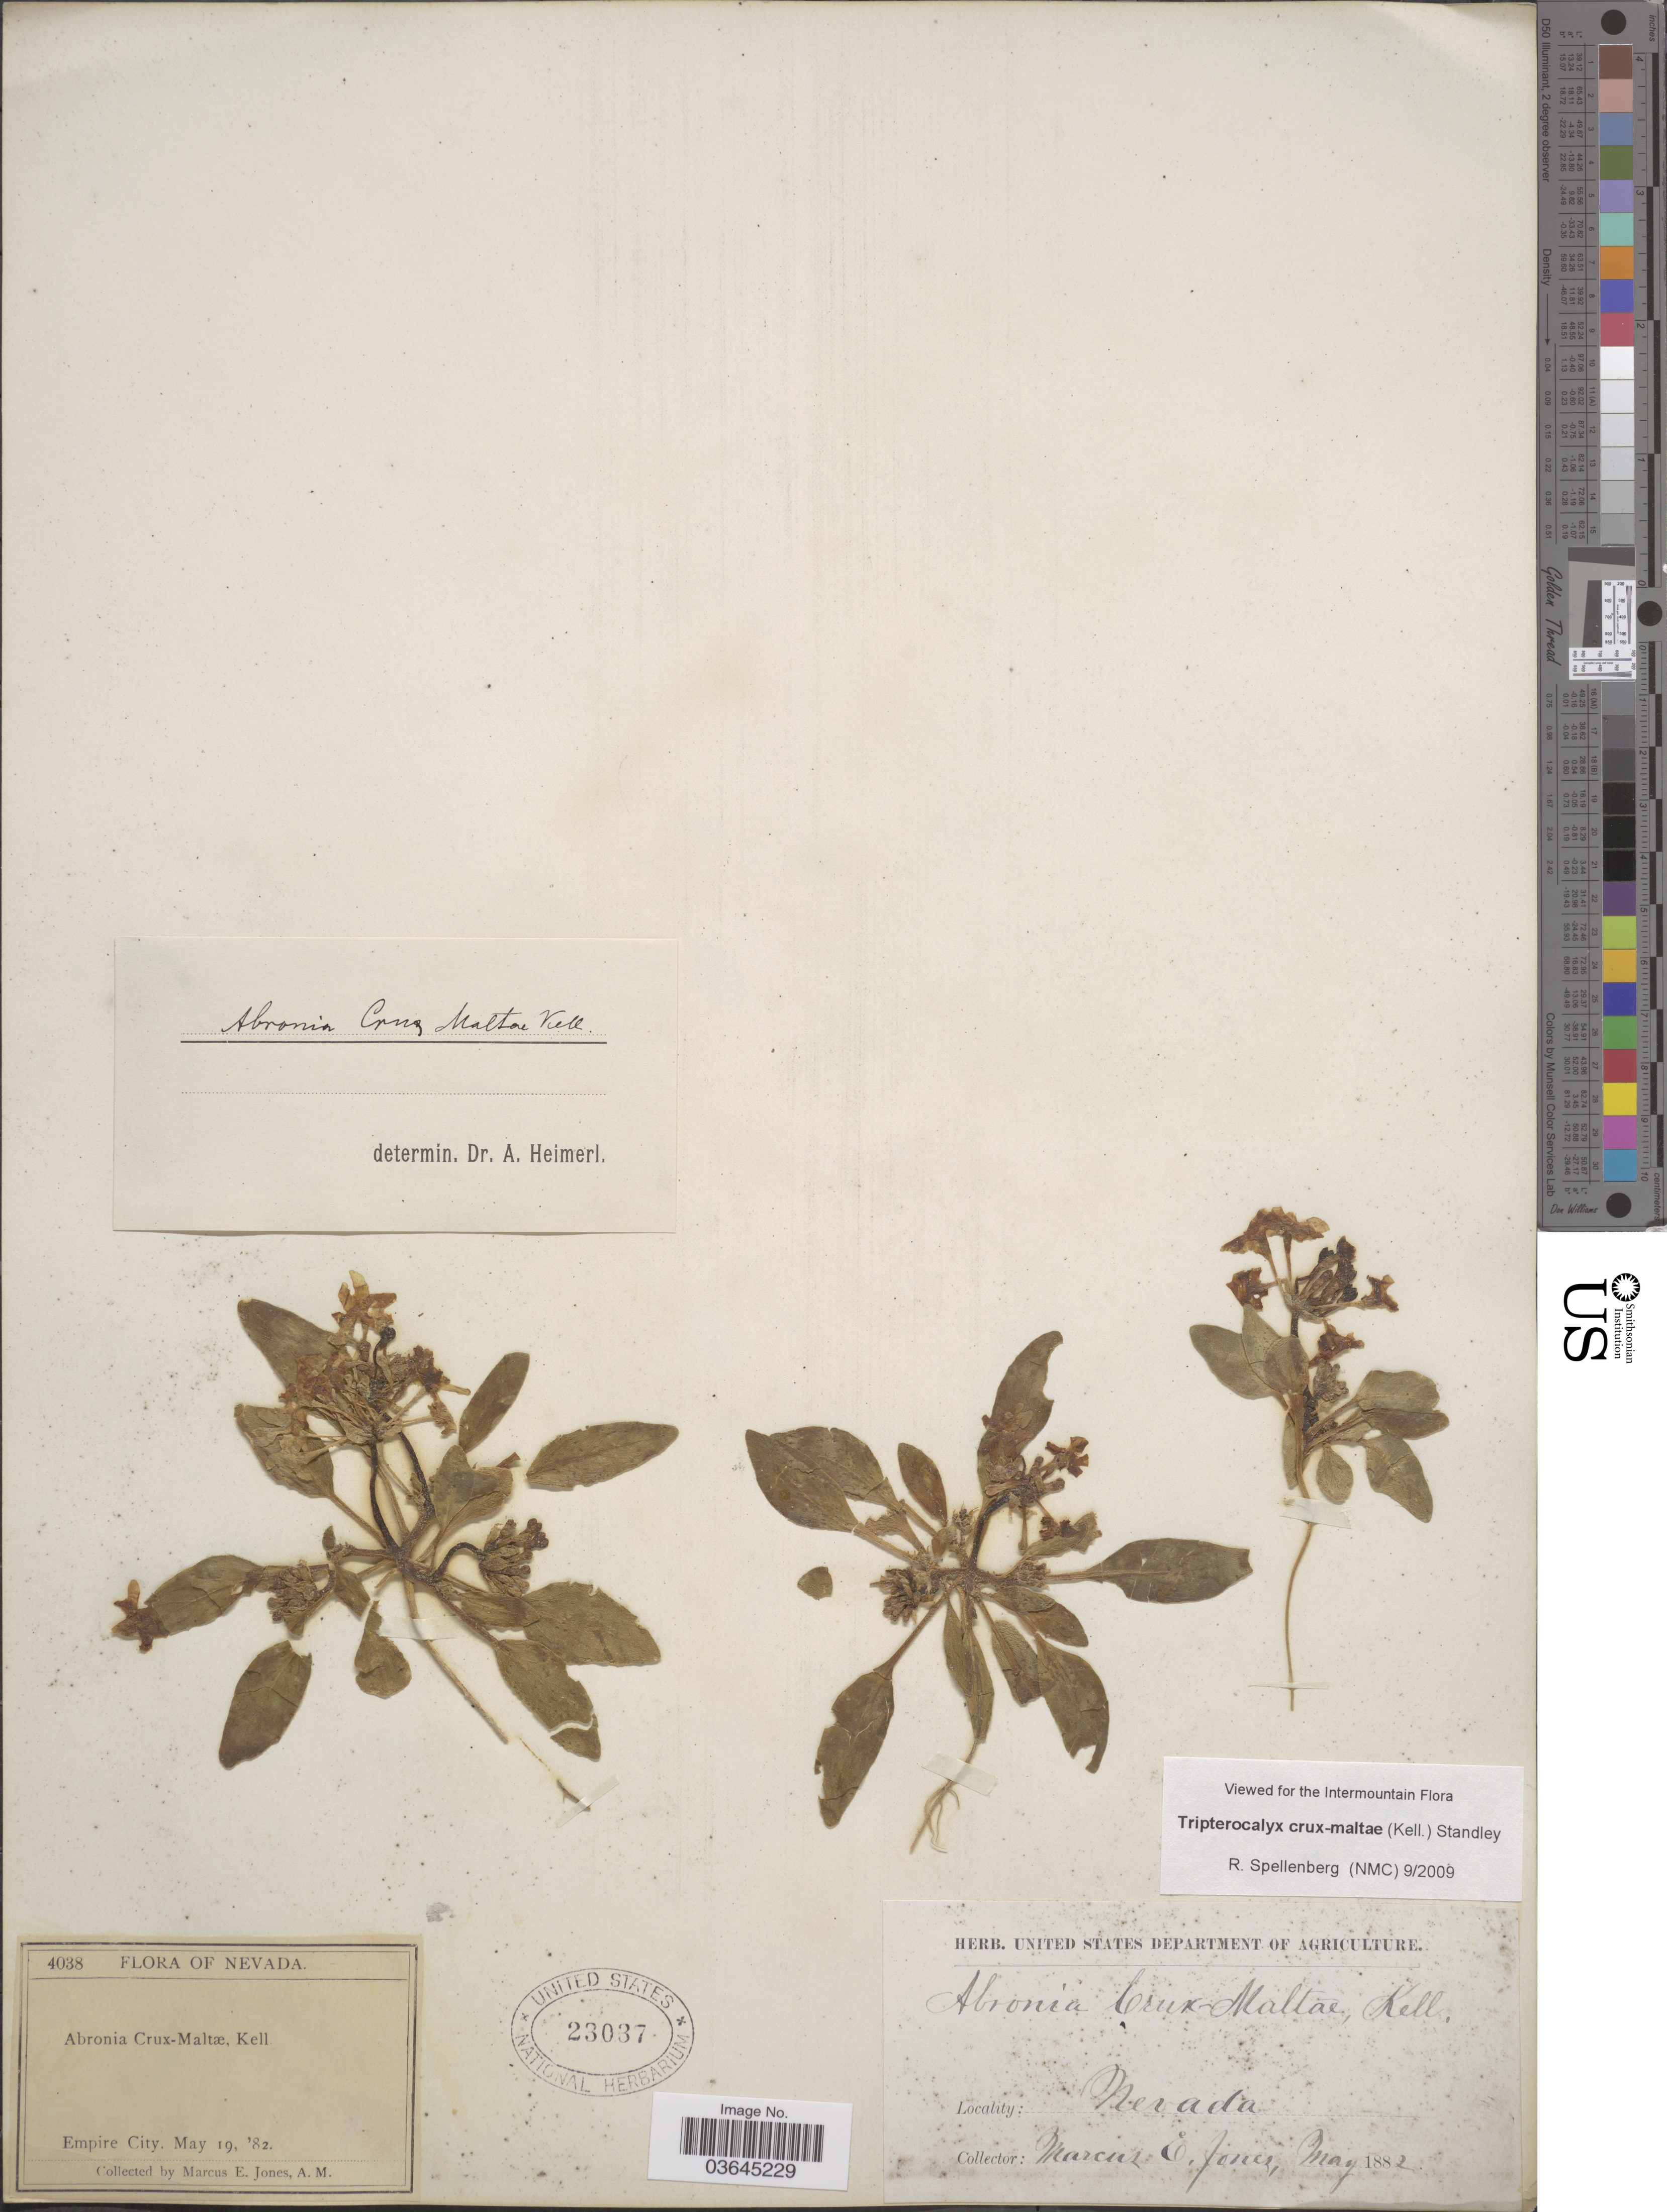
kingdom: Plantae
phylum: Tracheophyta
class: Magnoliopsida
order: Caryophyllales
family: Nyctaginaceae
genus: Tripterocalyx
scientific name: Tripterocalyx crux-maltae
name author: Standl.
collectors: M. E. Jones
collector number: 4038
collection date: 1882-05-19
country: United States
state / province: Nevada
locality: Empire City.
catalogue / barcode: US 23037